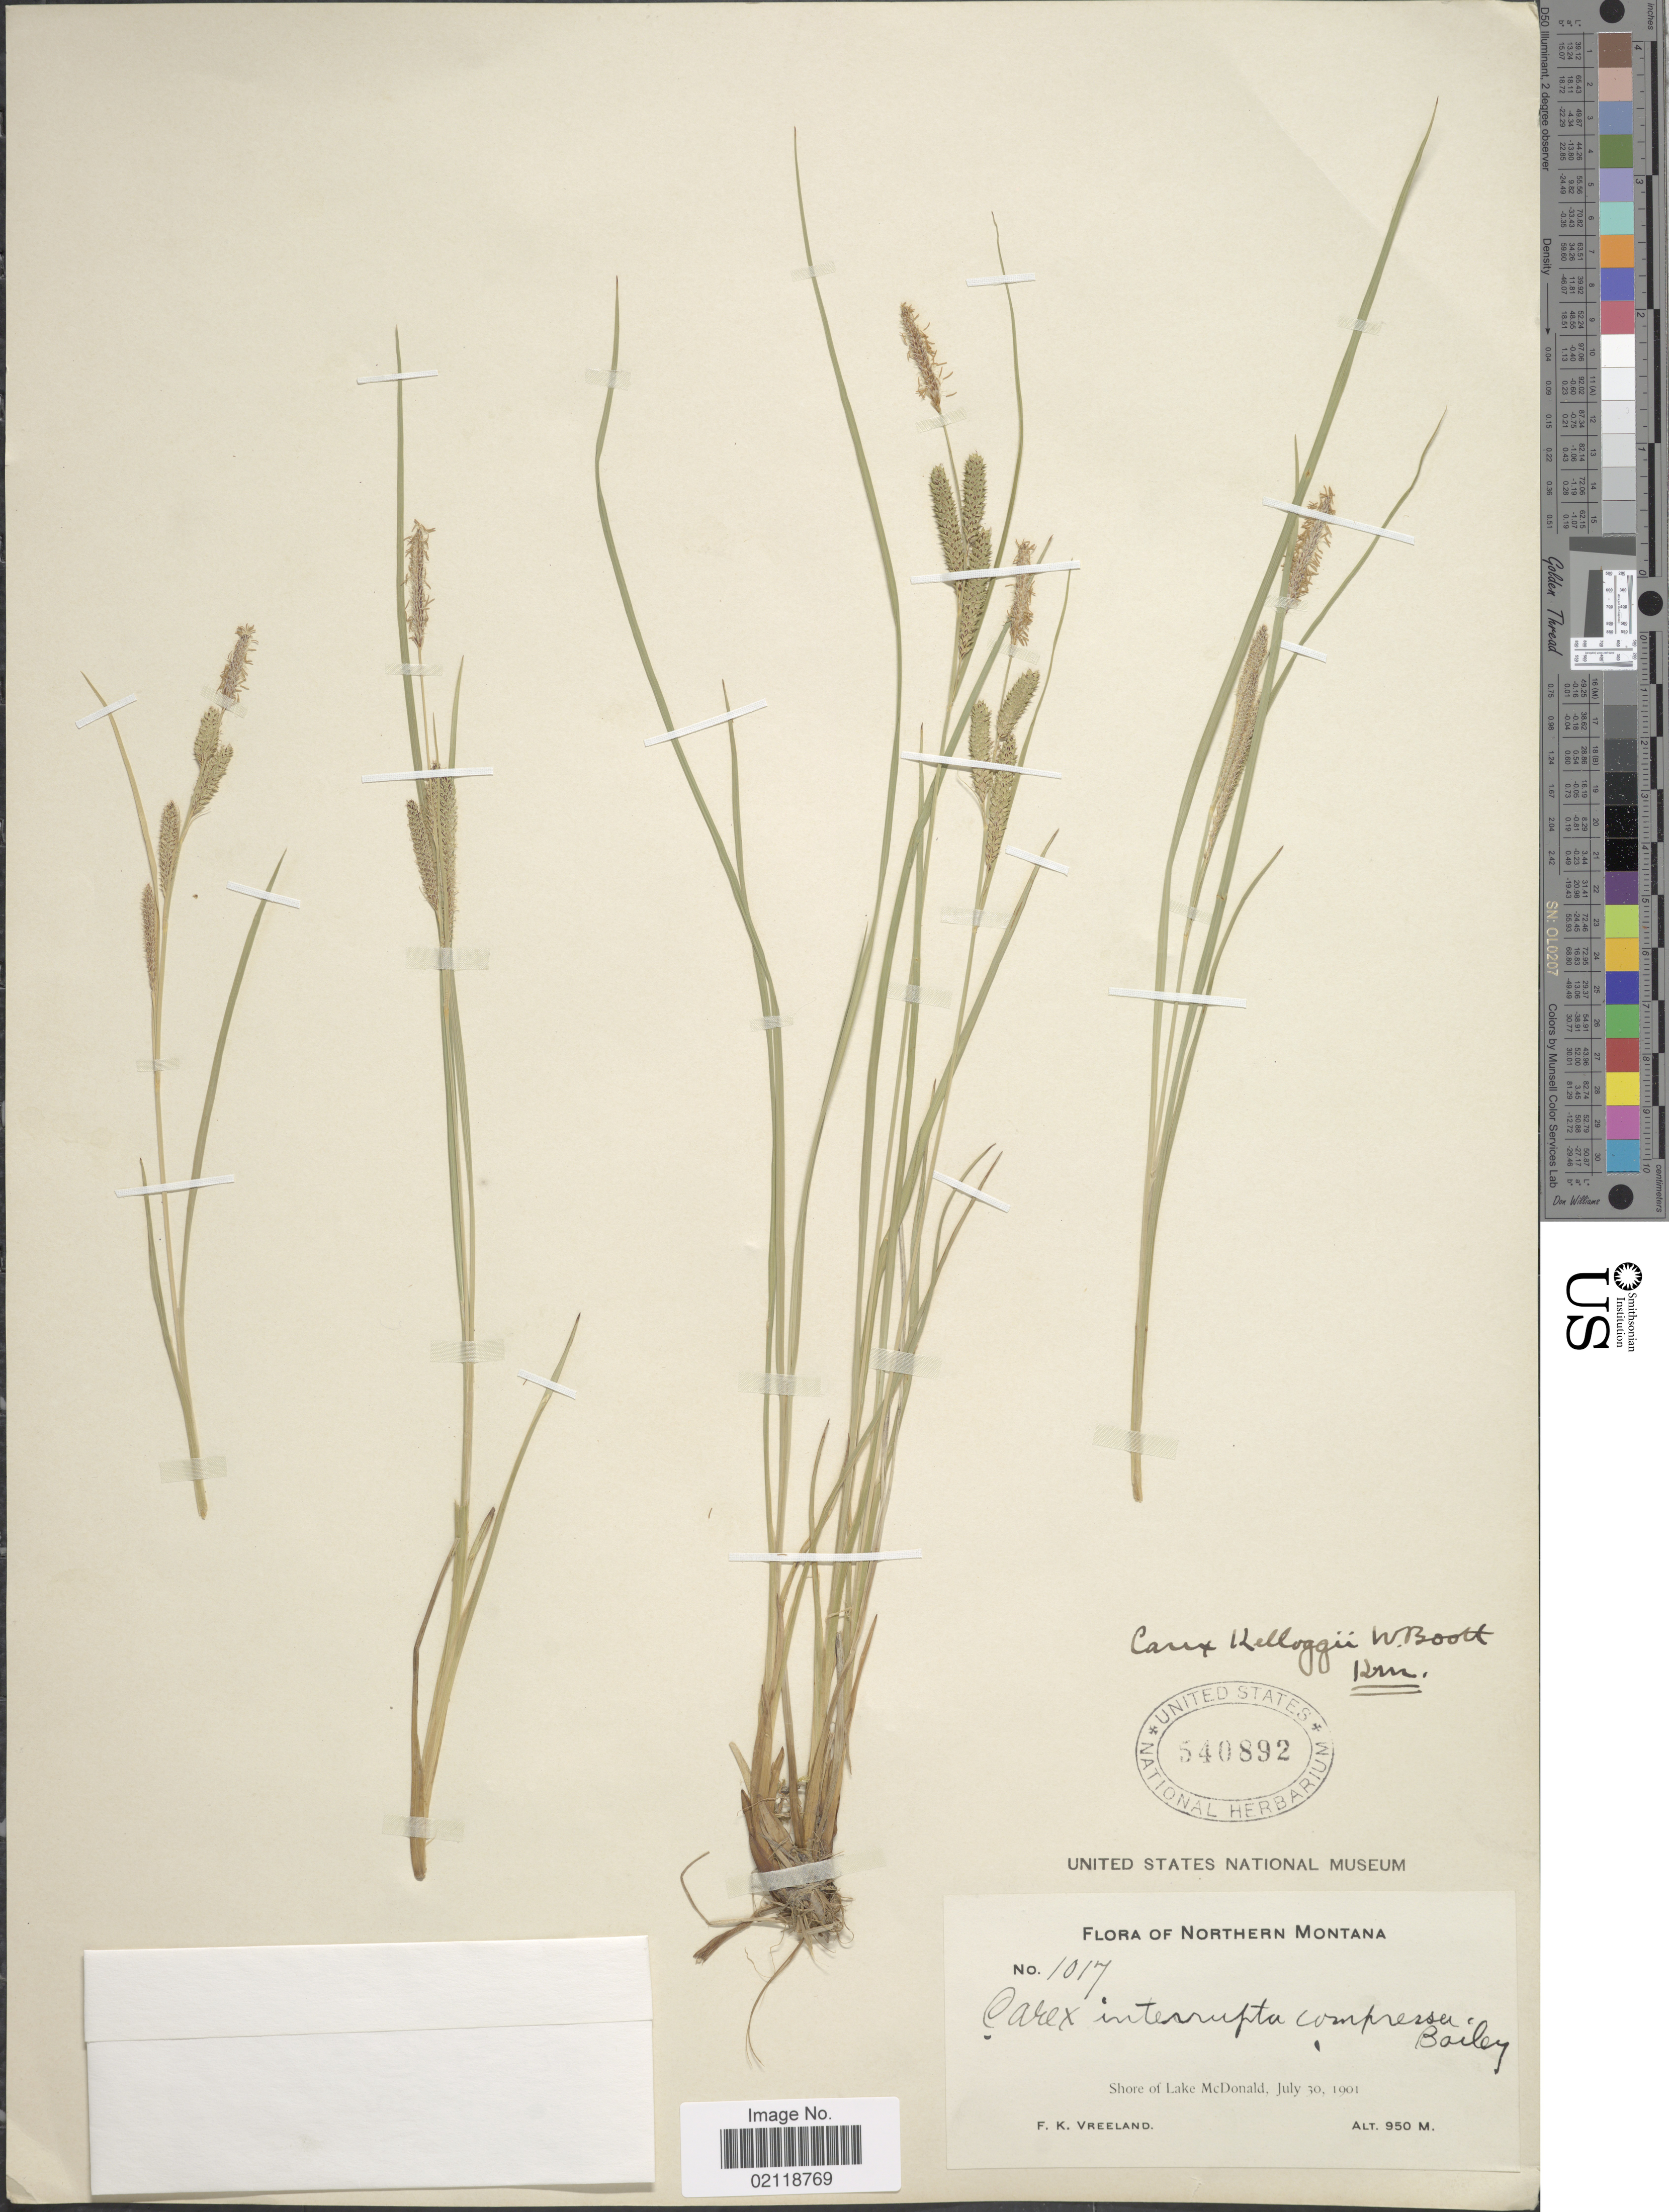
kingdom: Plantae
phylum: Tracheophyta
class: Liliopsida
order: Poales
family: Cyperaceae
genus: Carex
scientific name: Carex kelloggii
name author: W. Boott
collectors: F. Vreeland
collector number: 1017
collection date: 1901-07-30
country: United States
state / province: Montana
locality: Northern Montana, shore of Lake McDonald.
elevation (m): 950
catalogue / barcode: US 540892